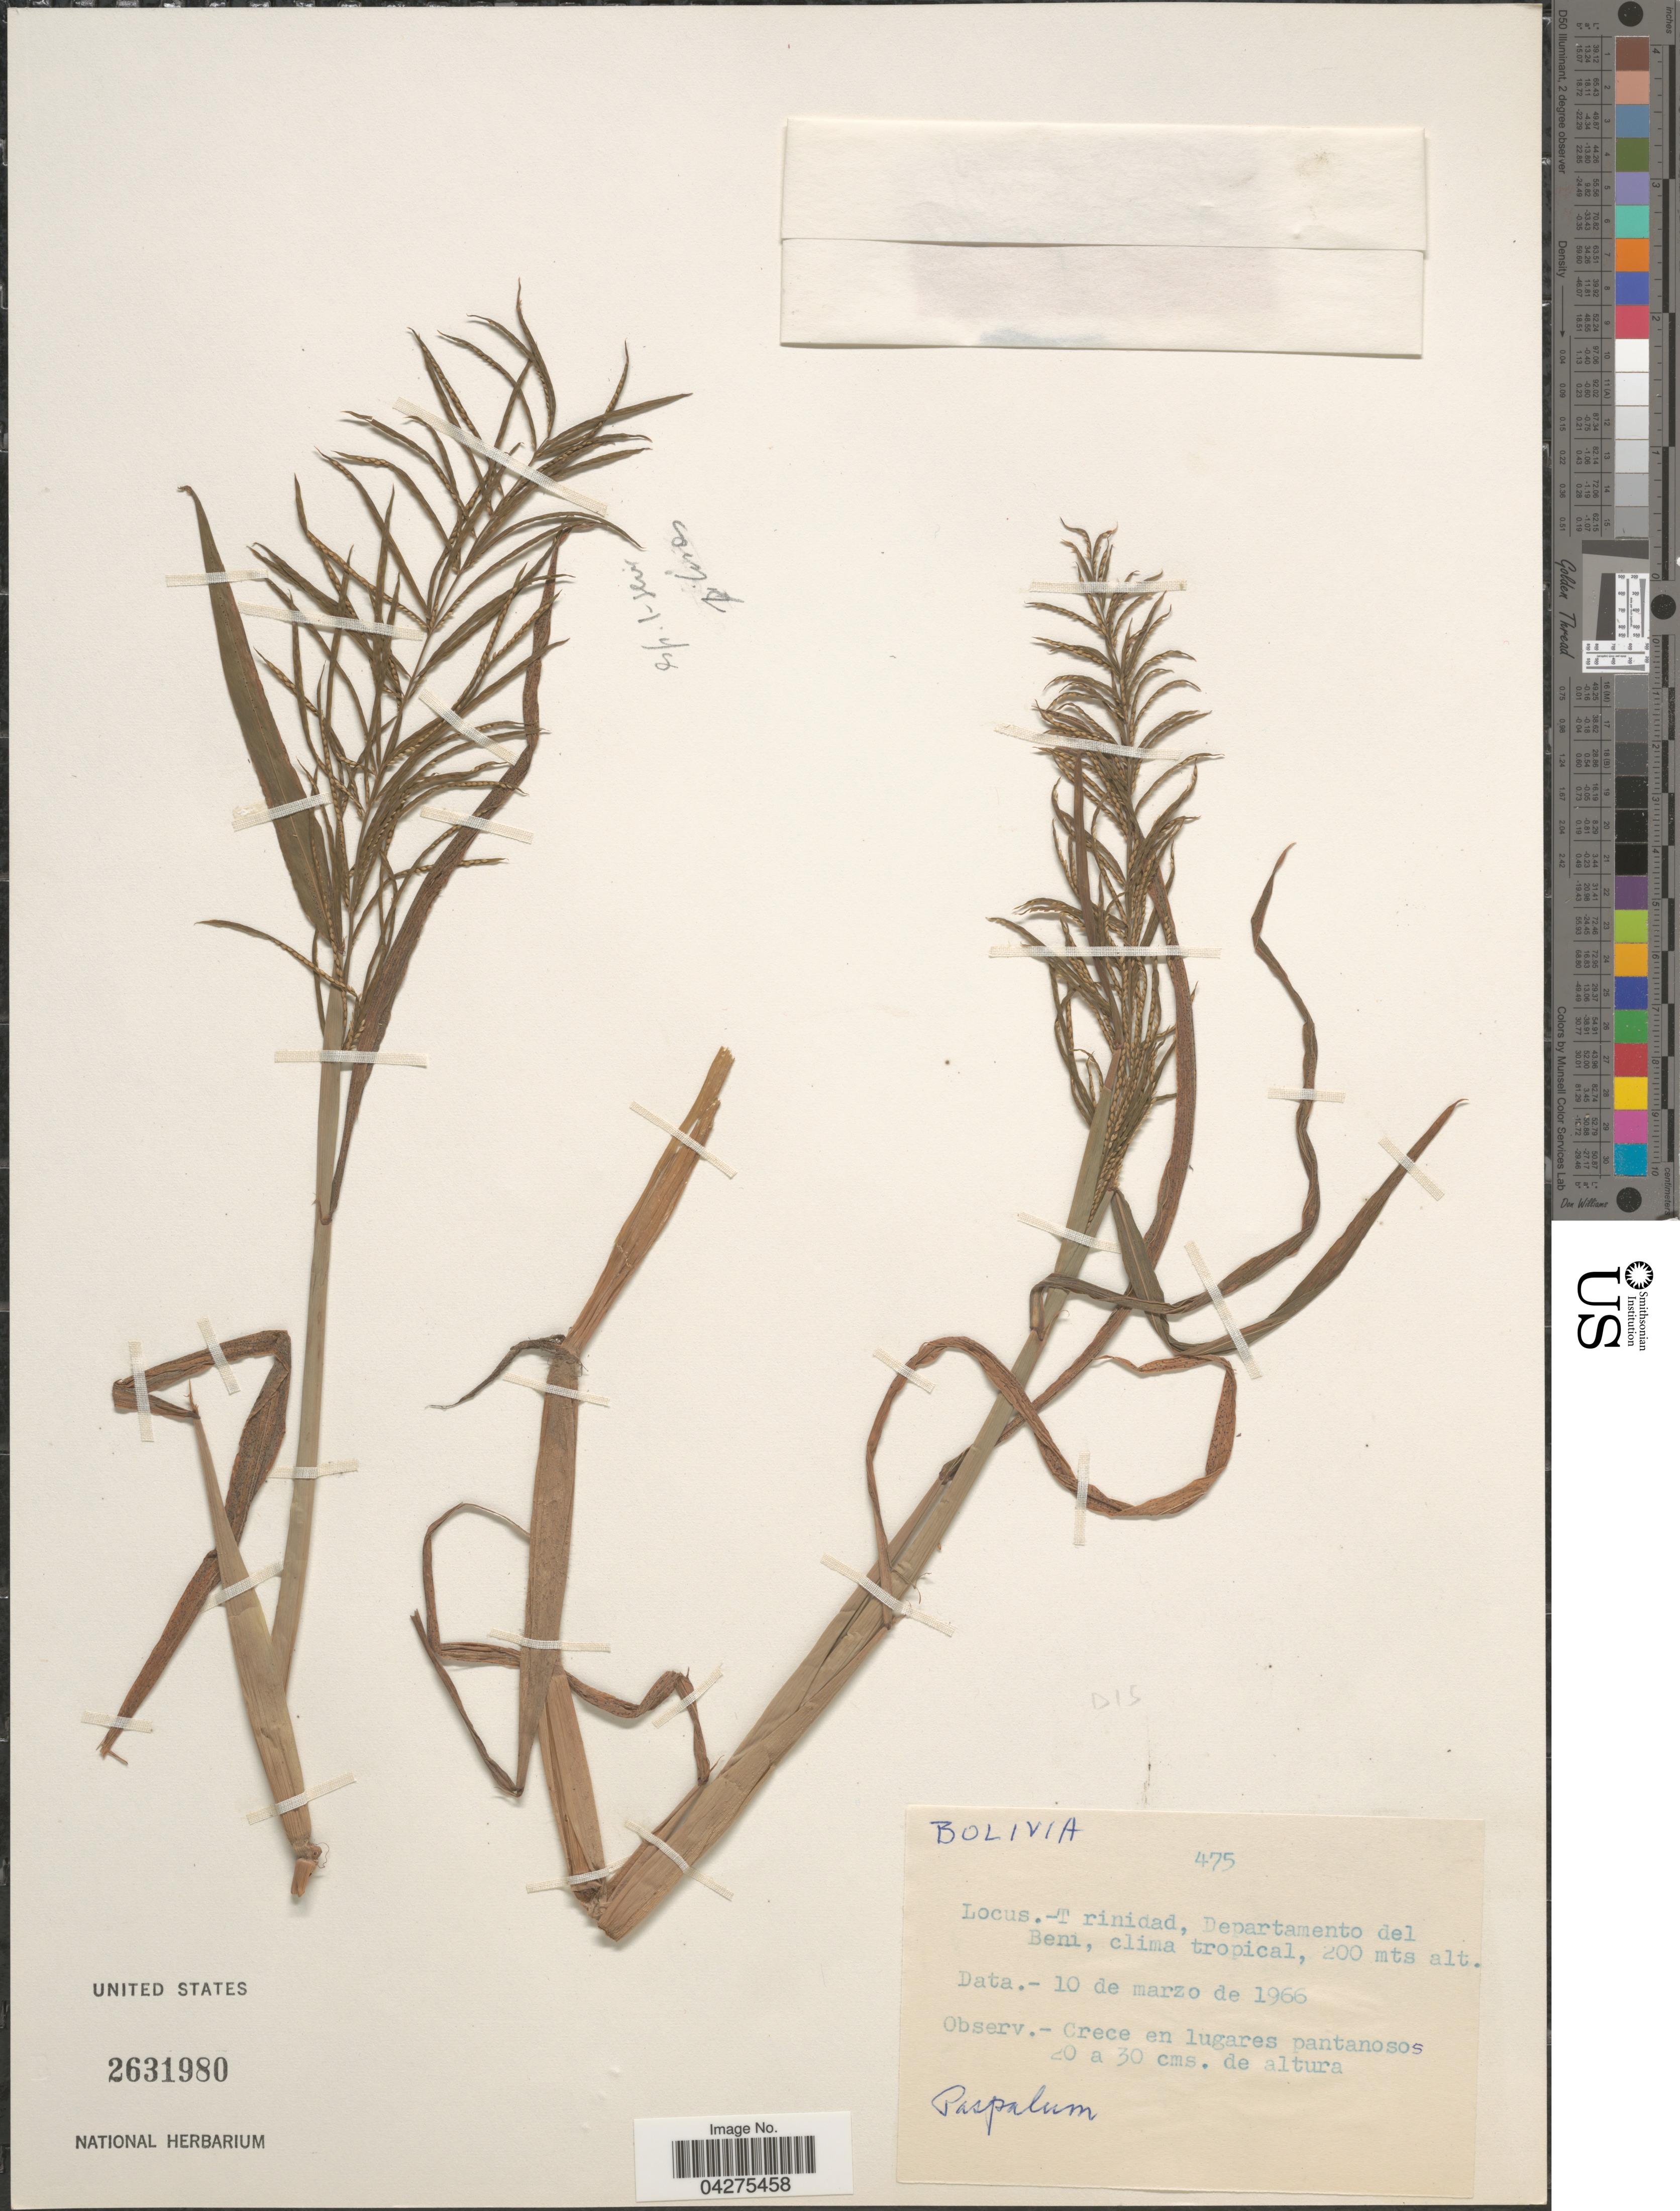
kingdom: Plantae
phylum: Tracheophyta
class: Liliopsida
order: Poales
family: Poaceae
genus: Paspalum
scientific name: Paspalum repens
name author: P.J. Bergius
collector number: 475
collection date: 1966-03-10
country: Bolivia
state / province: Beni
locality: T rinidad, Departamento del Beni, clima tropical.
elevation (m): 200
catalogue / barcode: US 2631980